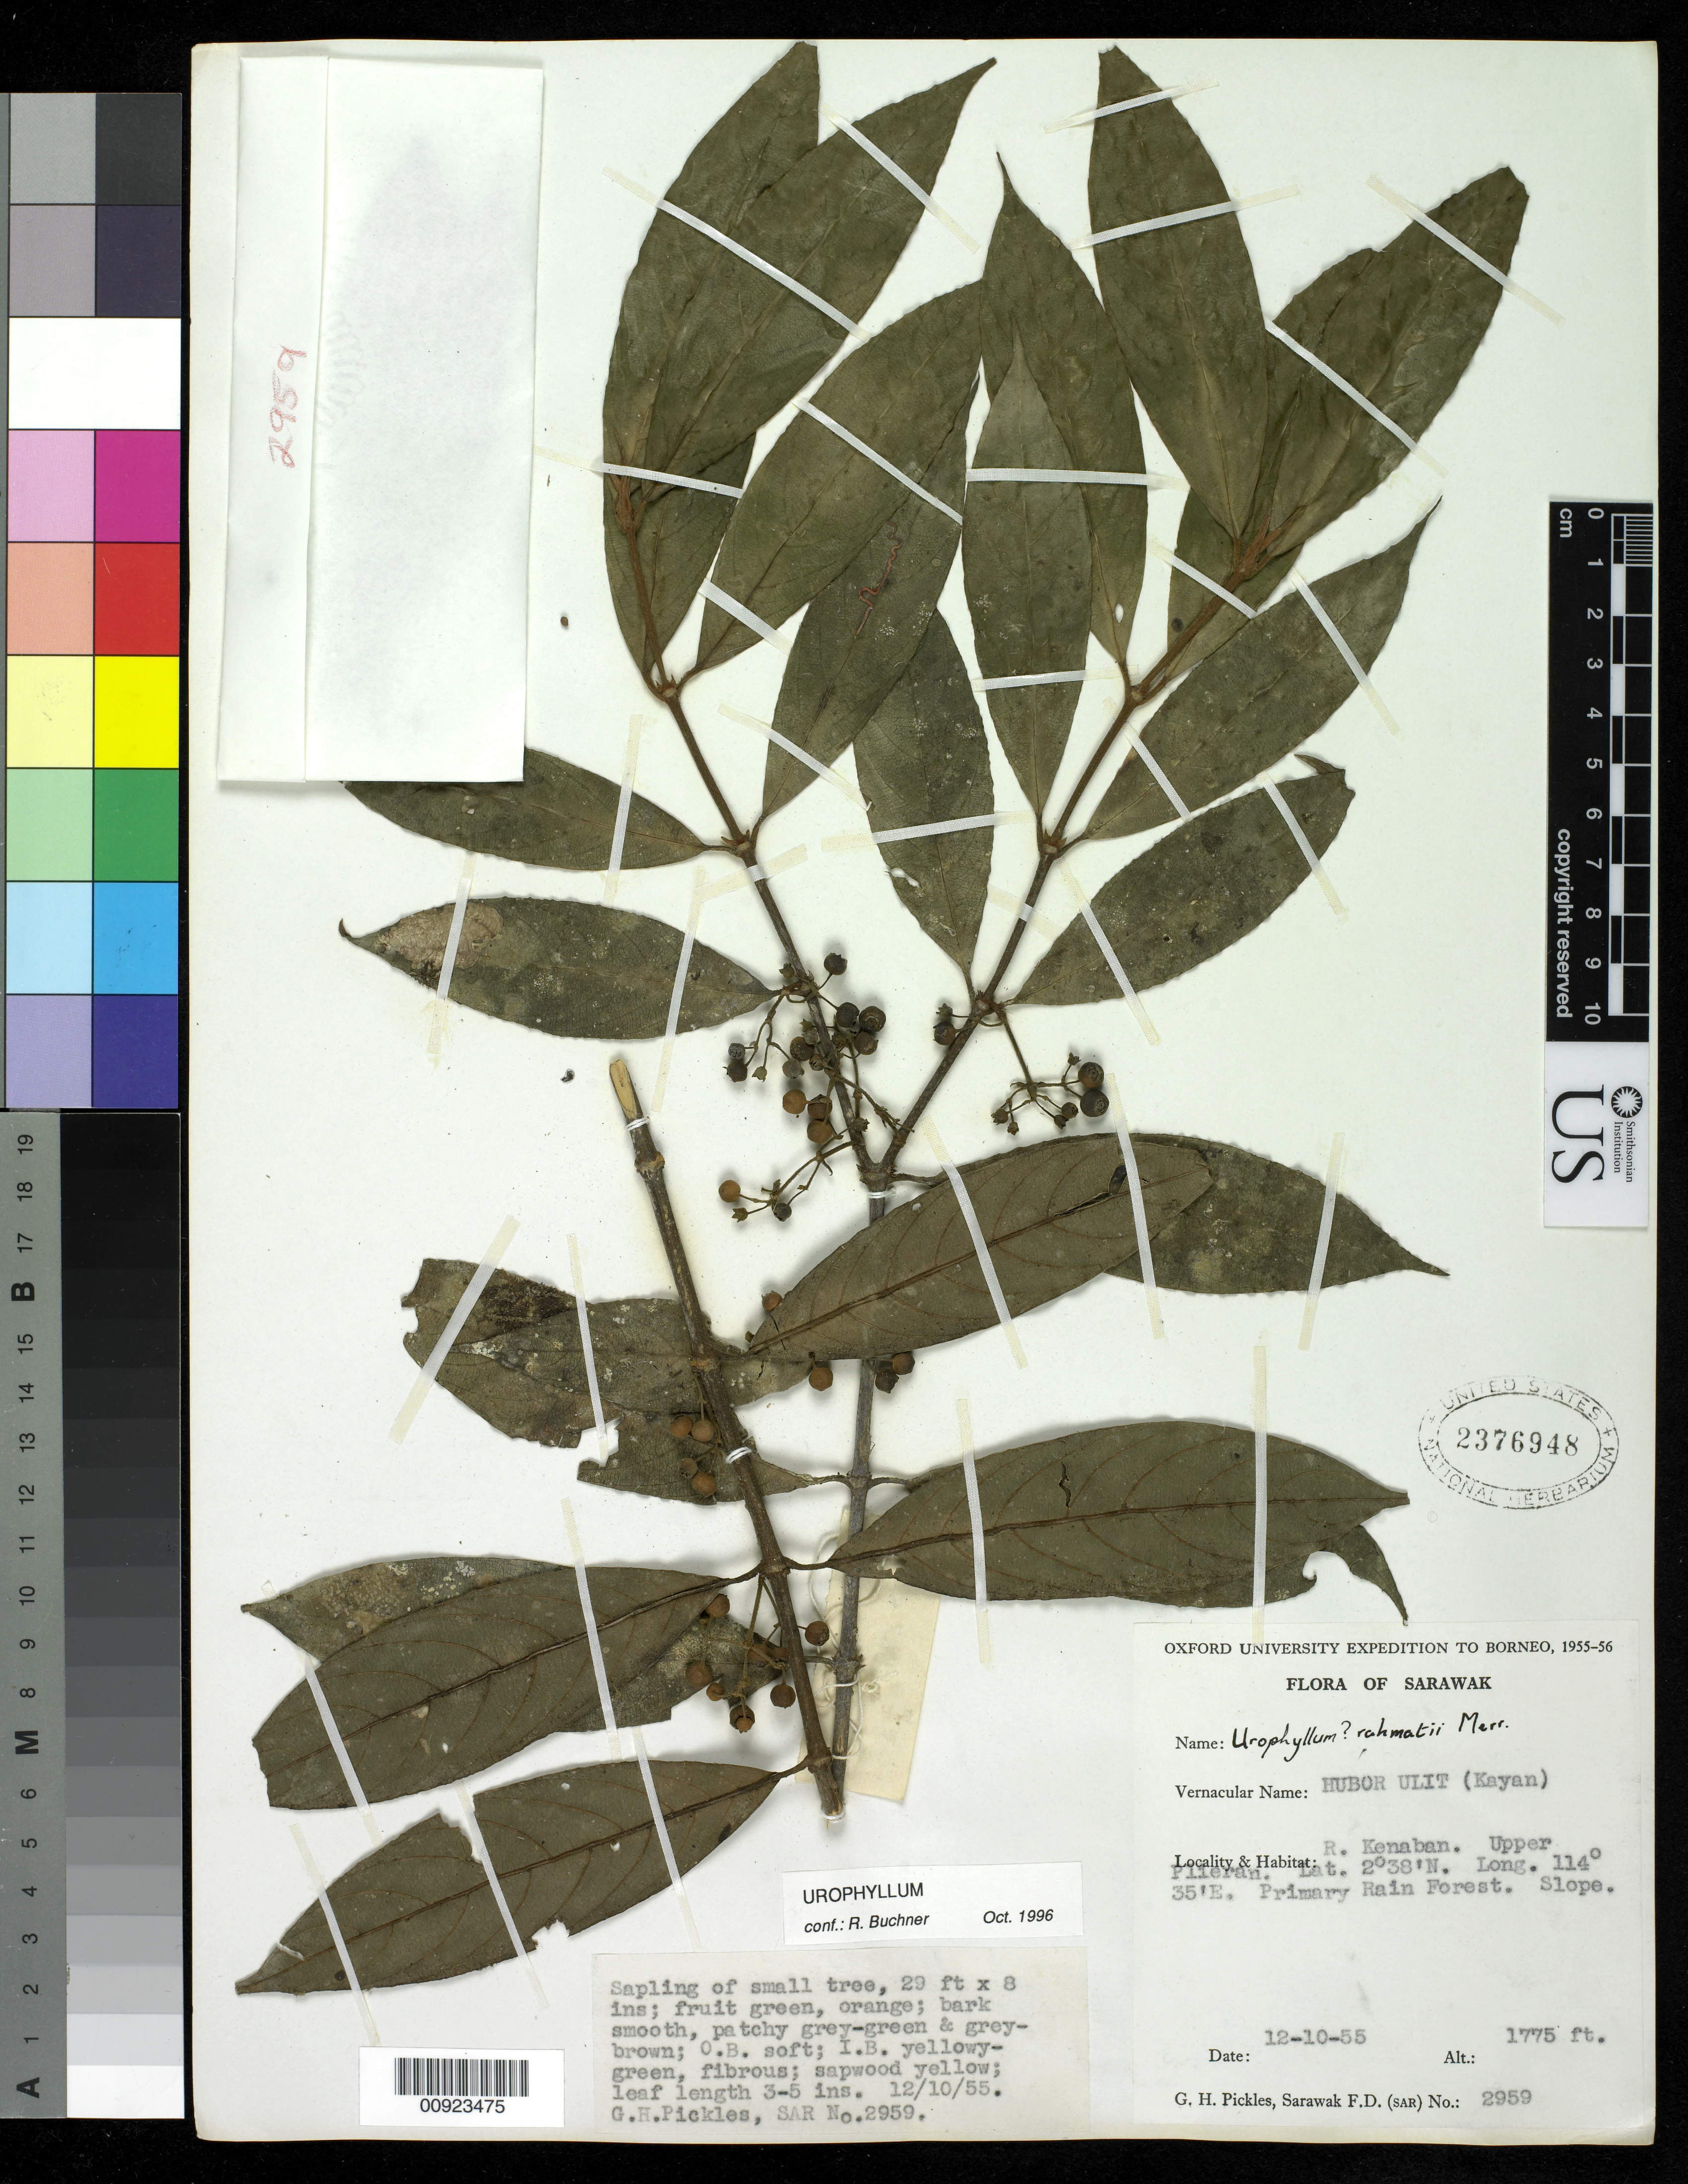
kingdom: Plantae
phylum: Tracheophyta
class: Magnoliopsida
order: Gentianales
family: Rubiaceae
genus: Urophyllum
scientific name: Urophyllum rahmatii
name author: Merr.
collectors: G. Pickles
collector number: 2959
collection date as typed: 12 Oct 1955 or 10 Dec 1955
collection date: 1955-10-12 or 1955-12-10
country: Malaysia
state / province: Sarawak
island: Borneo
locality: R. Kenaban, Upper Plieran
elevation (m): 541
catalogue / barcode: US 2376948